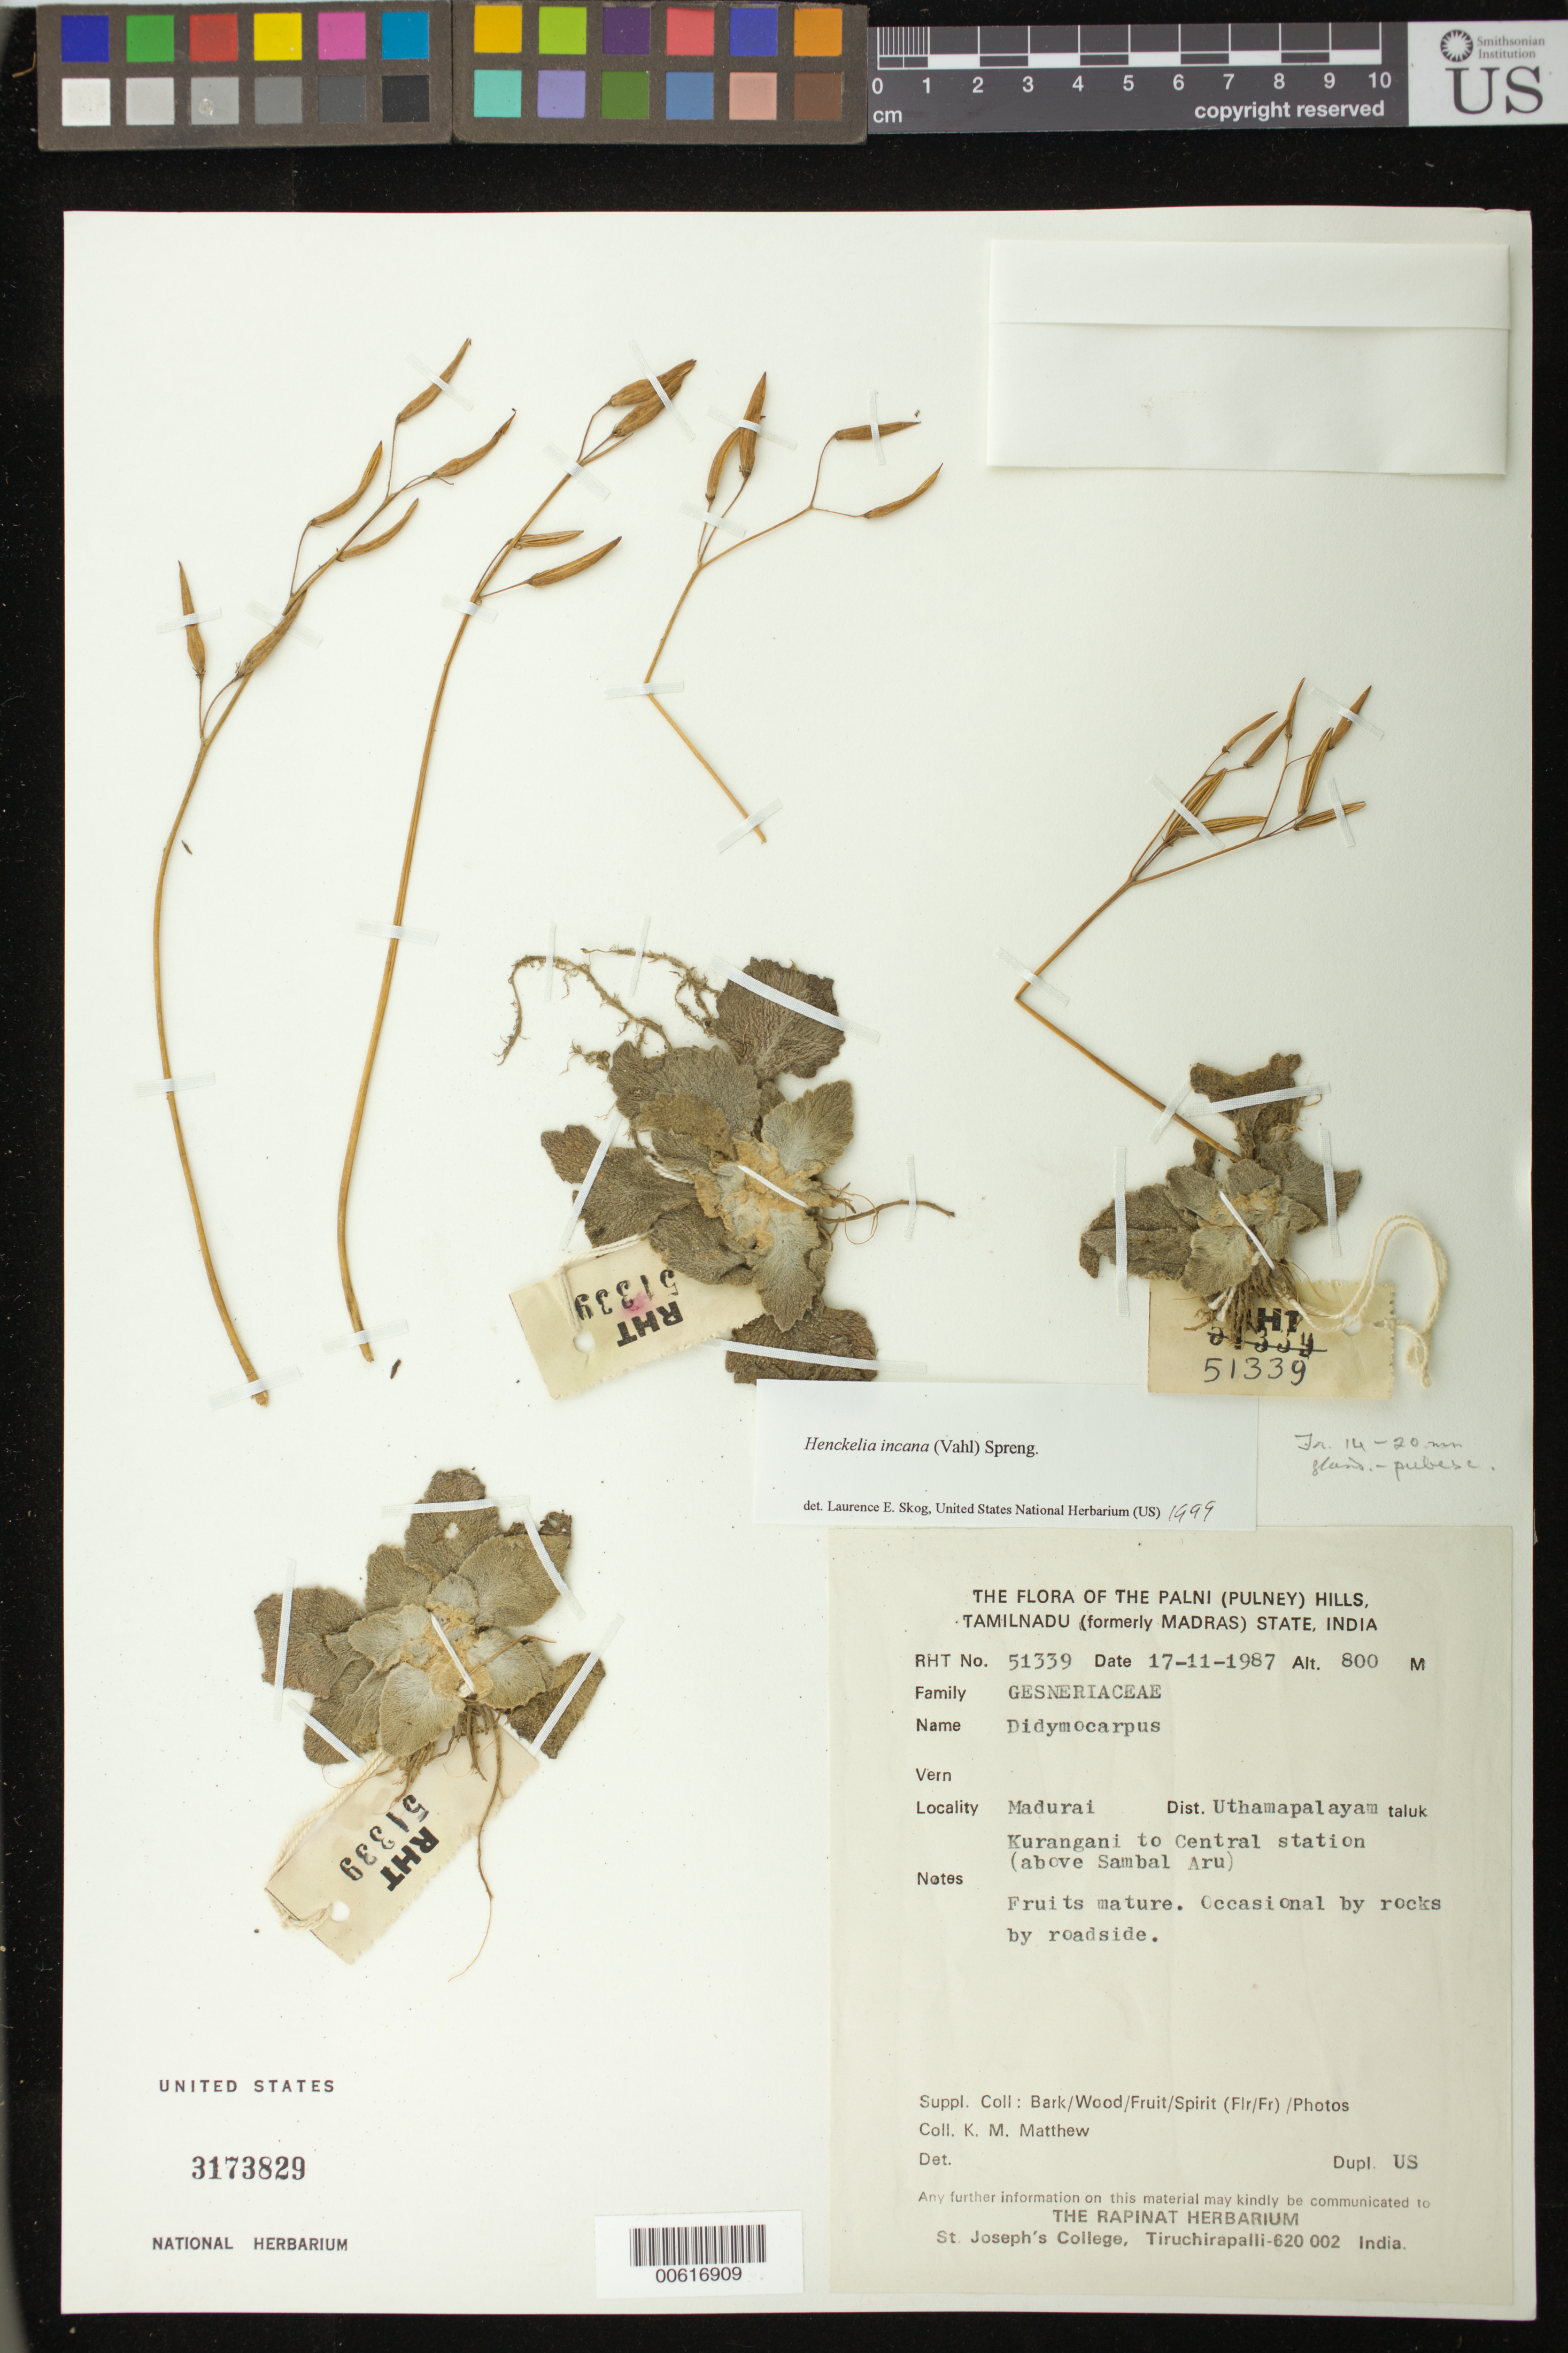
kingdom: Plantae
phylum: Tracheophyta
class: Magnoliopsida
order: Lamiales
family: Gesneriaceae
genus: Henckelia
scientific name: Henckelia incana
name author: (Vahl) Spreng.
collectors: K. M. Matthew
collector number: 51339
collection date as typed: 17 Nov 1987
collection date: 1987-11-17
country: India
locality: Madurai, uthamapalayam taluk, kurangani to central station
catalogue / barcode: US 3173829